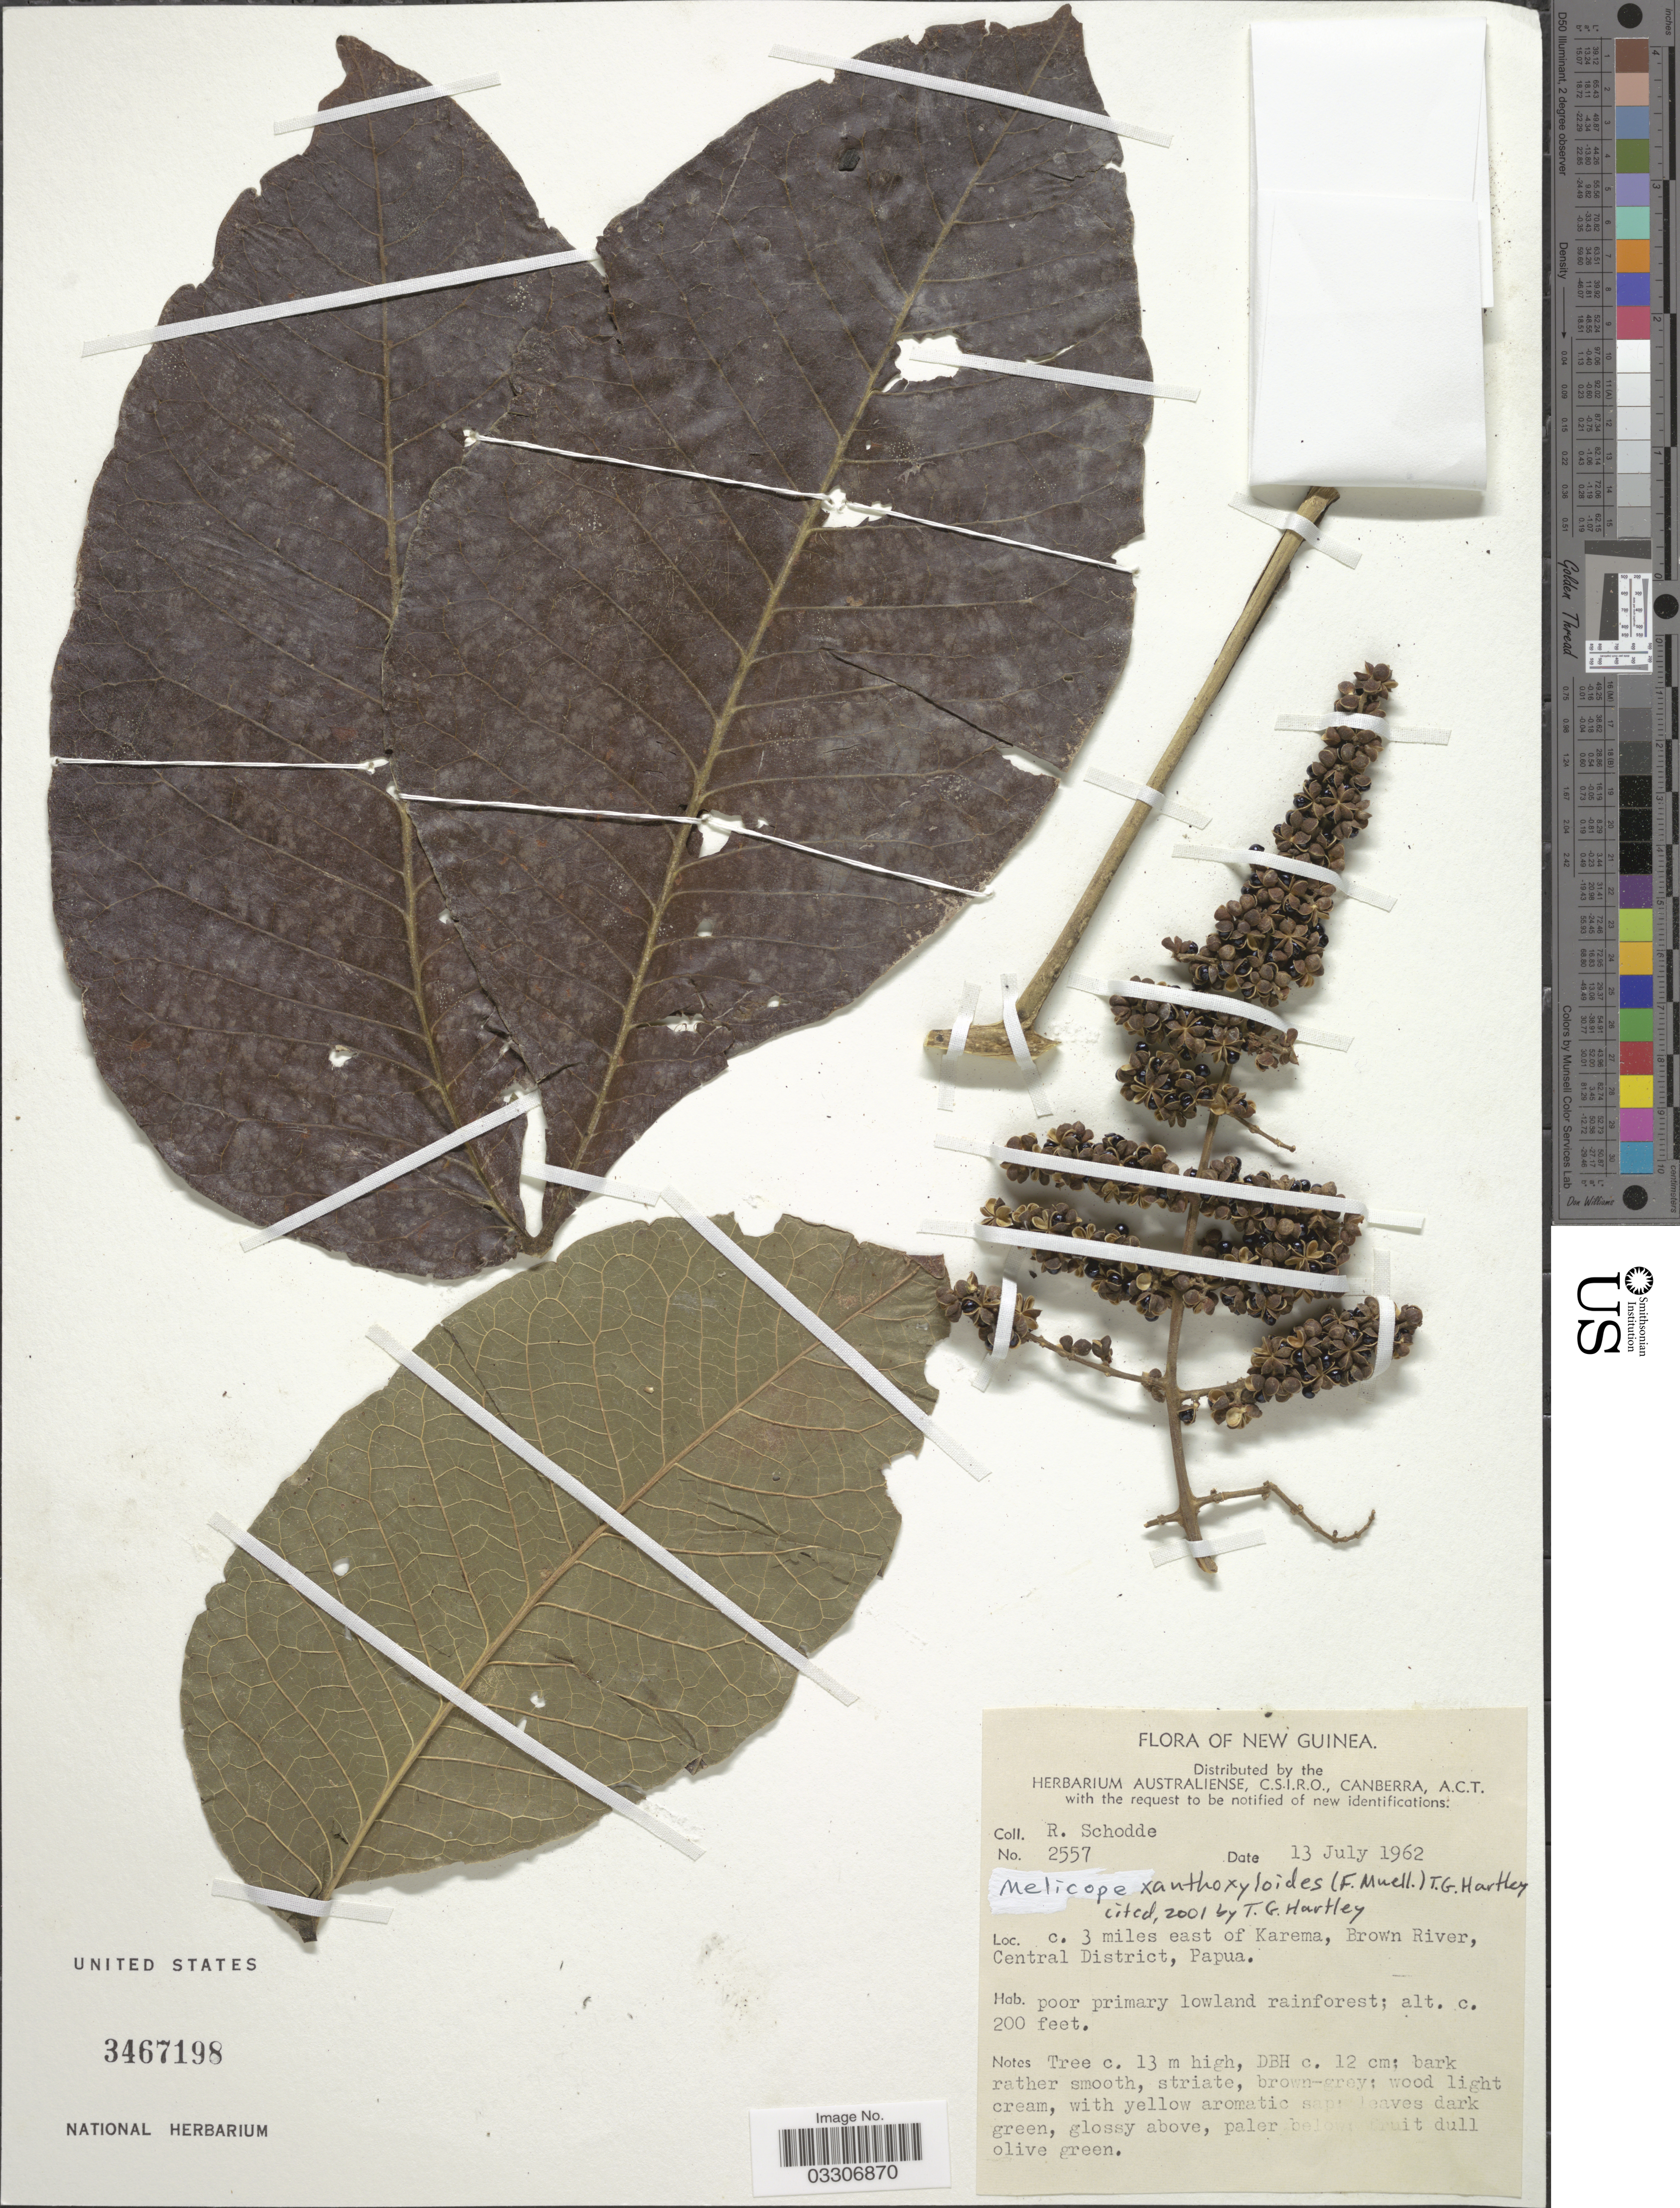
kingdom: Plantae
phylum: Tracheophyta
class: Magnoliopsida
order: Sapindales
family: Rutaceae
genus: Melicope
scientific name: Melicope xanthoxyloides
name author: (F. Muell.) T.G. Hartley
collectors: R. Schodde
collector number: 2557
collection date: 1962-07-13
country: Papua New Guinea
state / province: Central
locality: New Guinea. C. 3 miles east of Karema, Brown River, Central District, Papua.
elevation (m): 61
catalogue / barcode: US 3467198